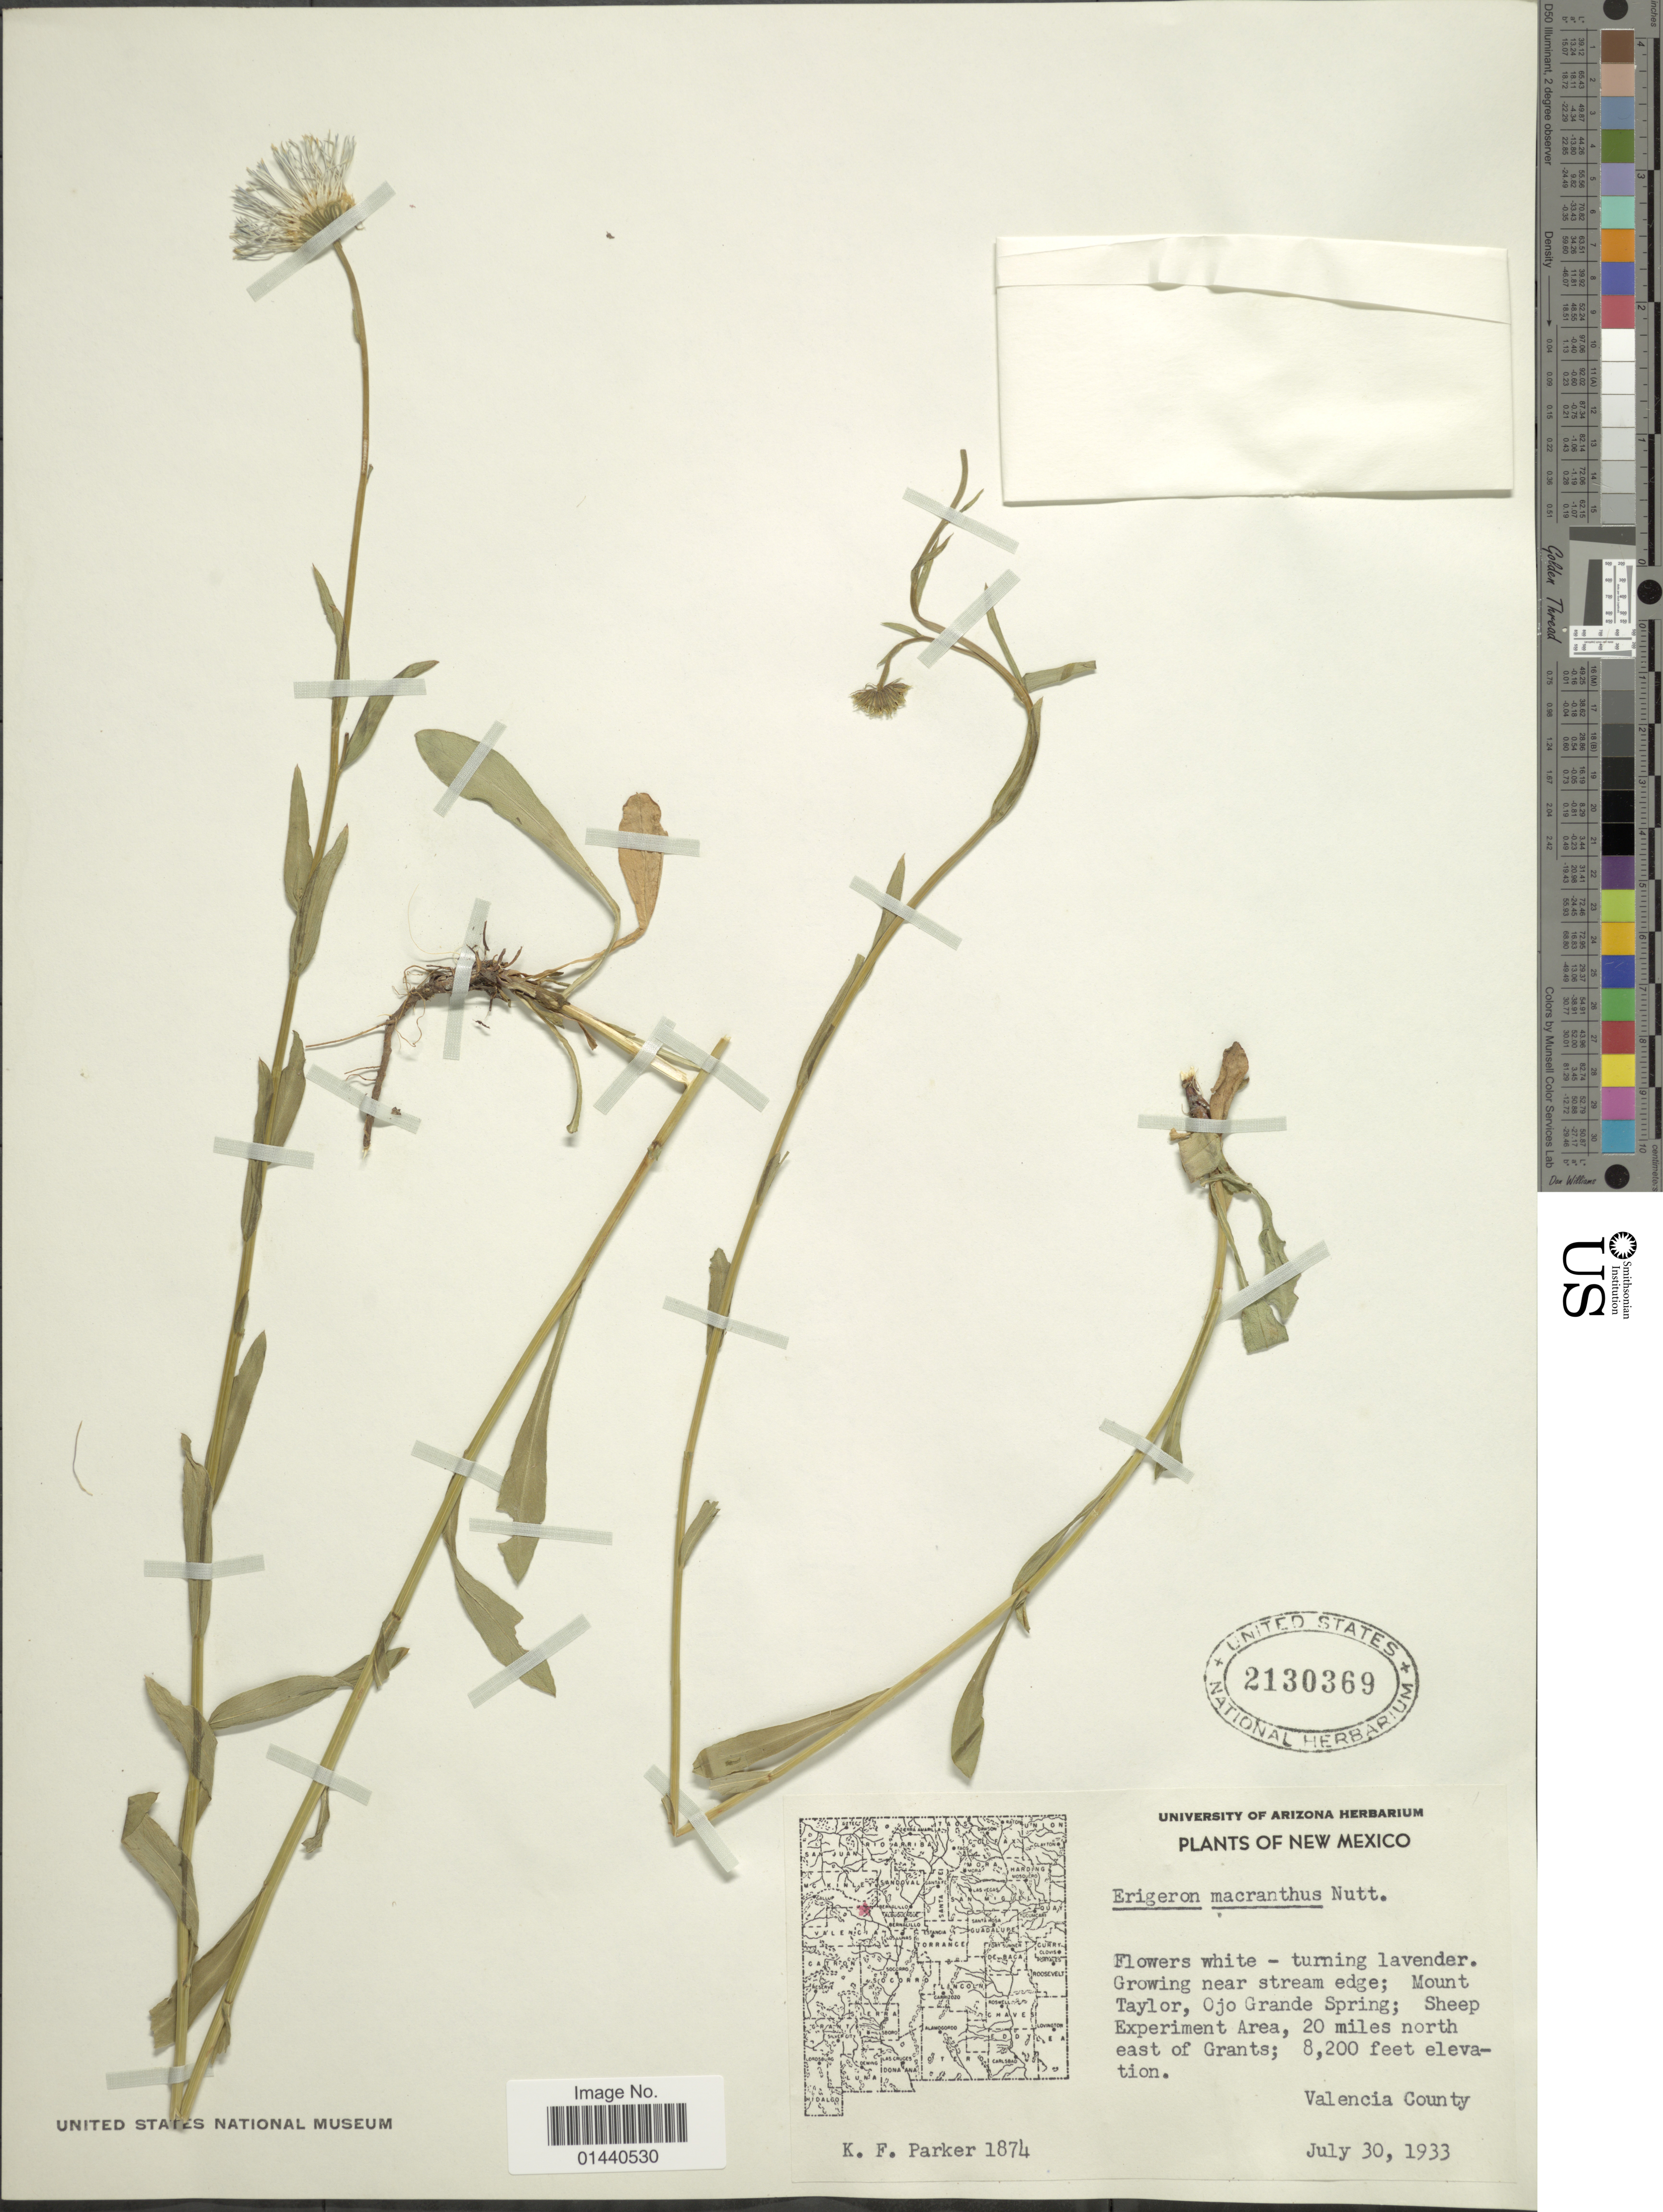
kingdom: Plantae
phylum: Tracheophyta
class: Magnoliopsida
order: Asterales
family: Asteraceae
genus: Erigeron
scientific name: Erigeron speciosus var. macranthus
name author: (Nutt.) Cronq.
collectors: K. F. Parker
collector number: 1874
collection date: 1933-07-30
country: United States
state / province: New Mexico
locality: Mount Taylor, Ojo Grande Spring; Sheep Experiment Area, 20 miles north east of Grants. Valencia County.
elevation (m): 2499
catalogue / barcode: US 2130369